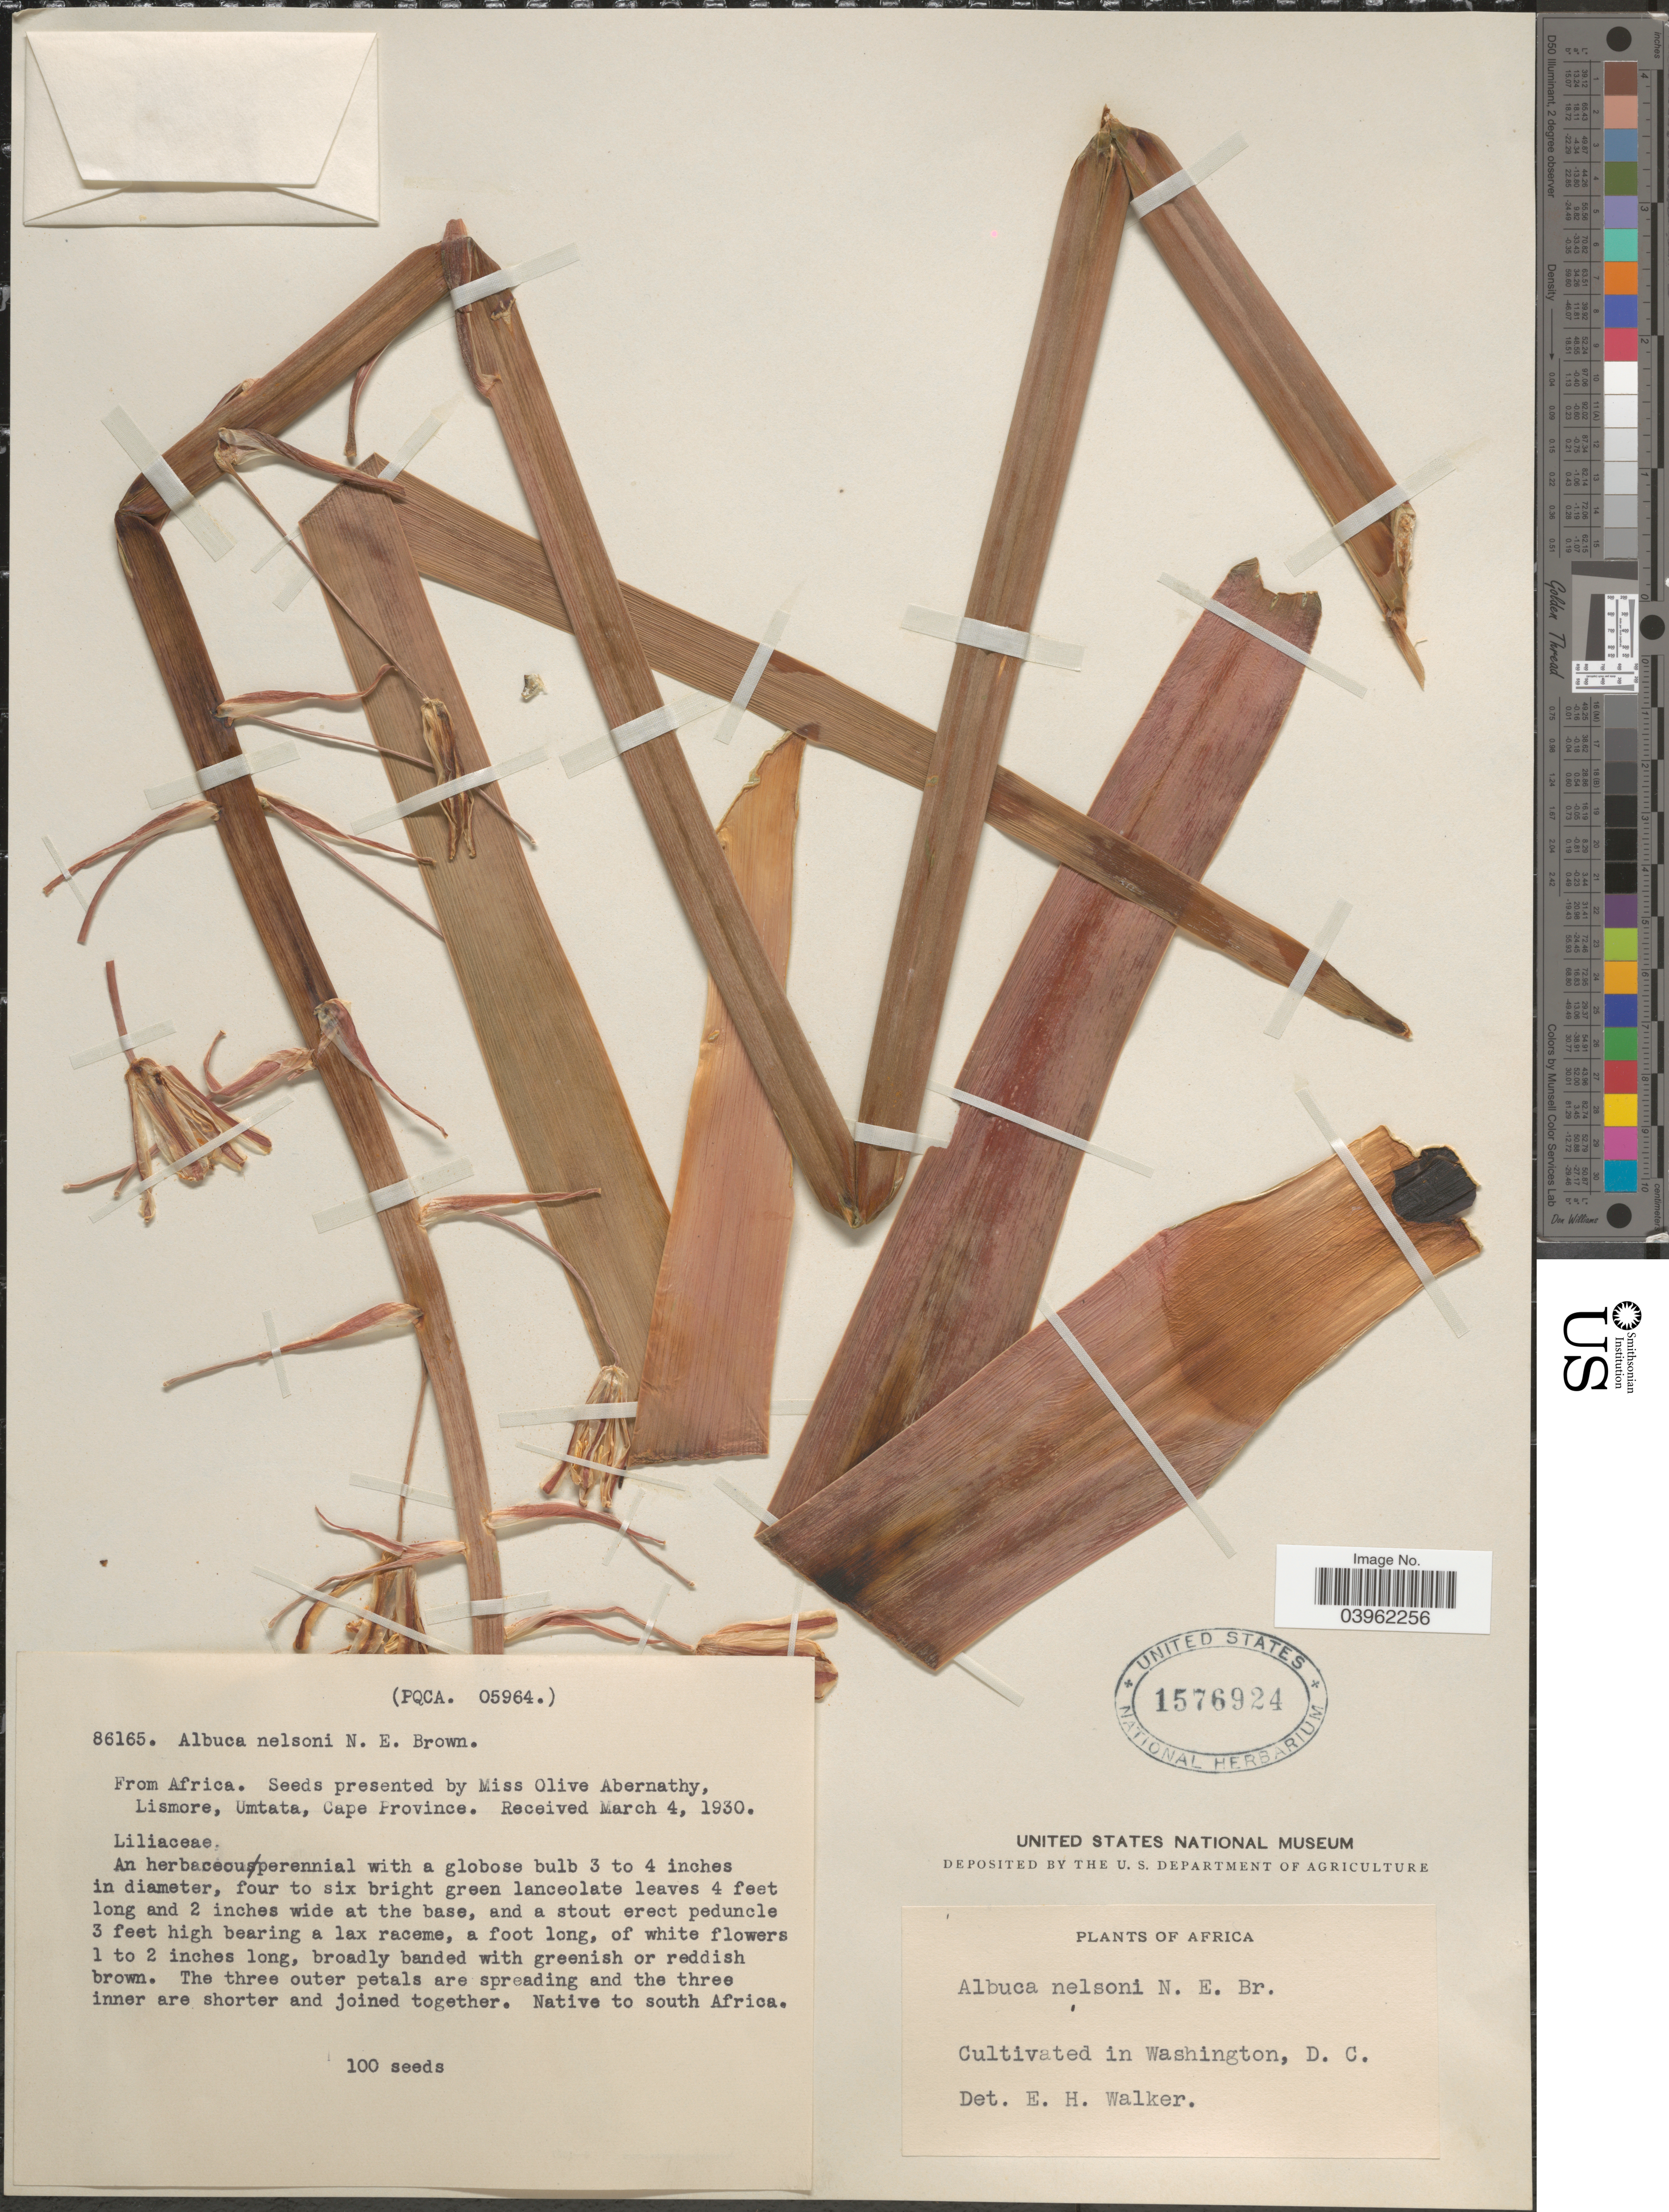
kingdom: Plantae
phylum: Tracheophyta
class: Liliopsida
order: Asparagales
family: Asparagaceae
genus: Albuca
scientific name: Albuca nelsonii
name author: N.E. Br.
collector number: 86165?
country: United States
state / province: District of Columbia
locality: In washington, D.C.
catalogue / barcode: US 1576924